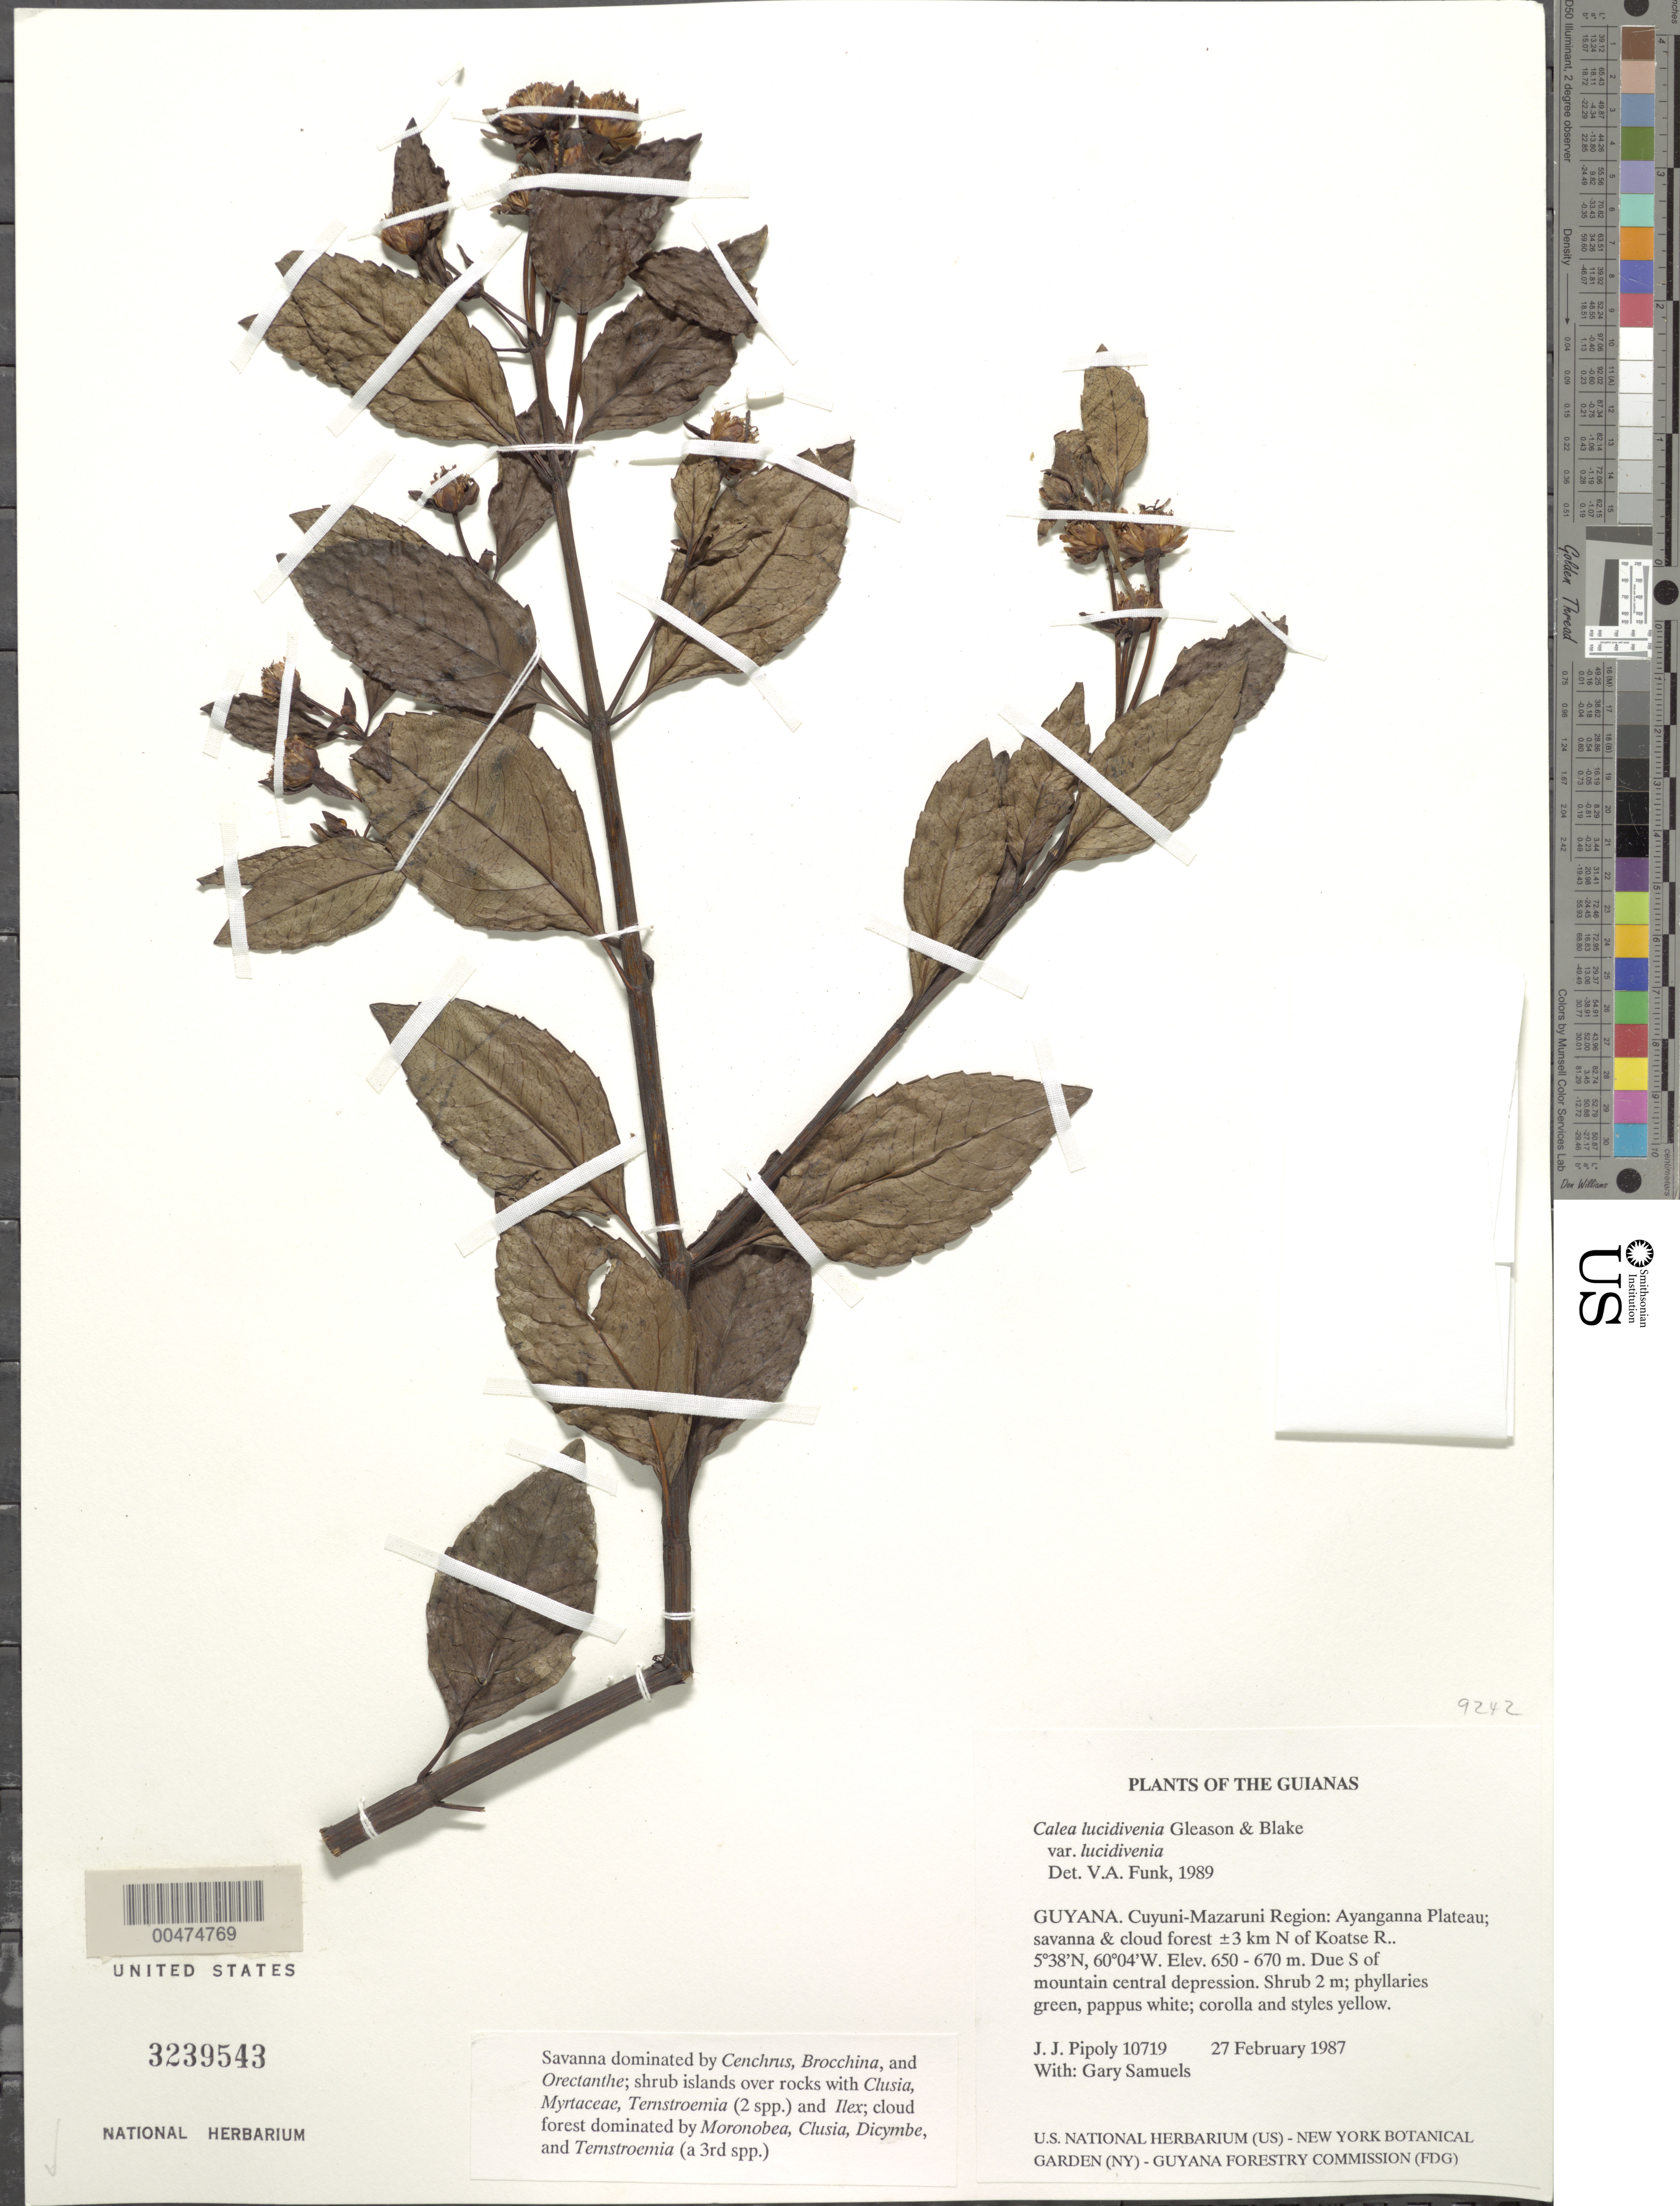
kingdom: Plantae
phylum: Tracheophyta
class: Magnoliopsida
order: Asterales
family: Asteraceae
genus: Calea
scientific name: Calea lucidivenia var. lucidivenia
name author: Gleason & S.F. Blake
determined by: Funk, Vicki A., (BOT), Smithsonian Institution - National Museum of Natural History (UNITED STATES)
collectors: J. J. Pipoly & G. Bacchus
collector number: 10719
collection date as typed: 27 February 1987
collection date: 1987-02-27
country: Guyana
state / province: Cuyuni-Mazaruni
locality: Ayanganna Plateau; ±3 km N of Koatse R, due S of mountain central depression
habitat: Savanna and cloud forest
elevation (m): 650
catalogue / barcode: US 3239543